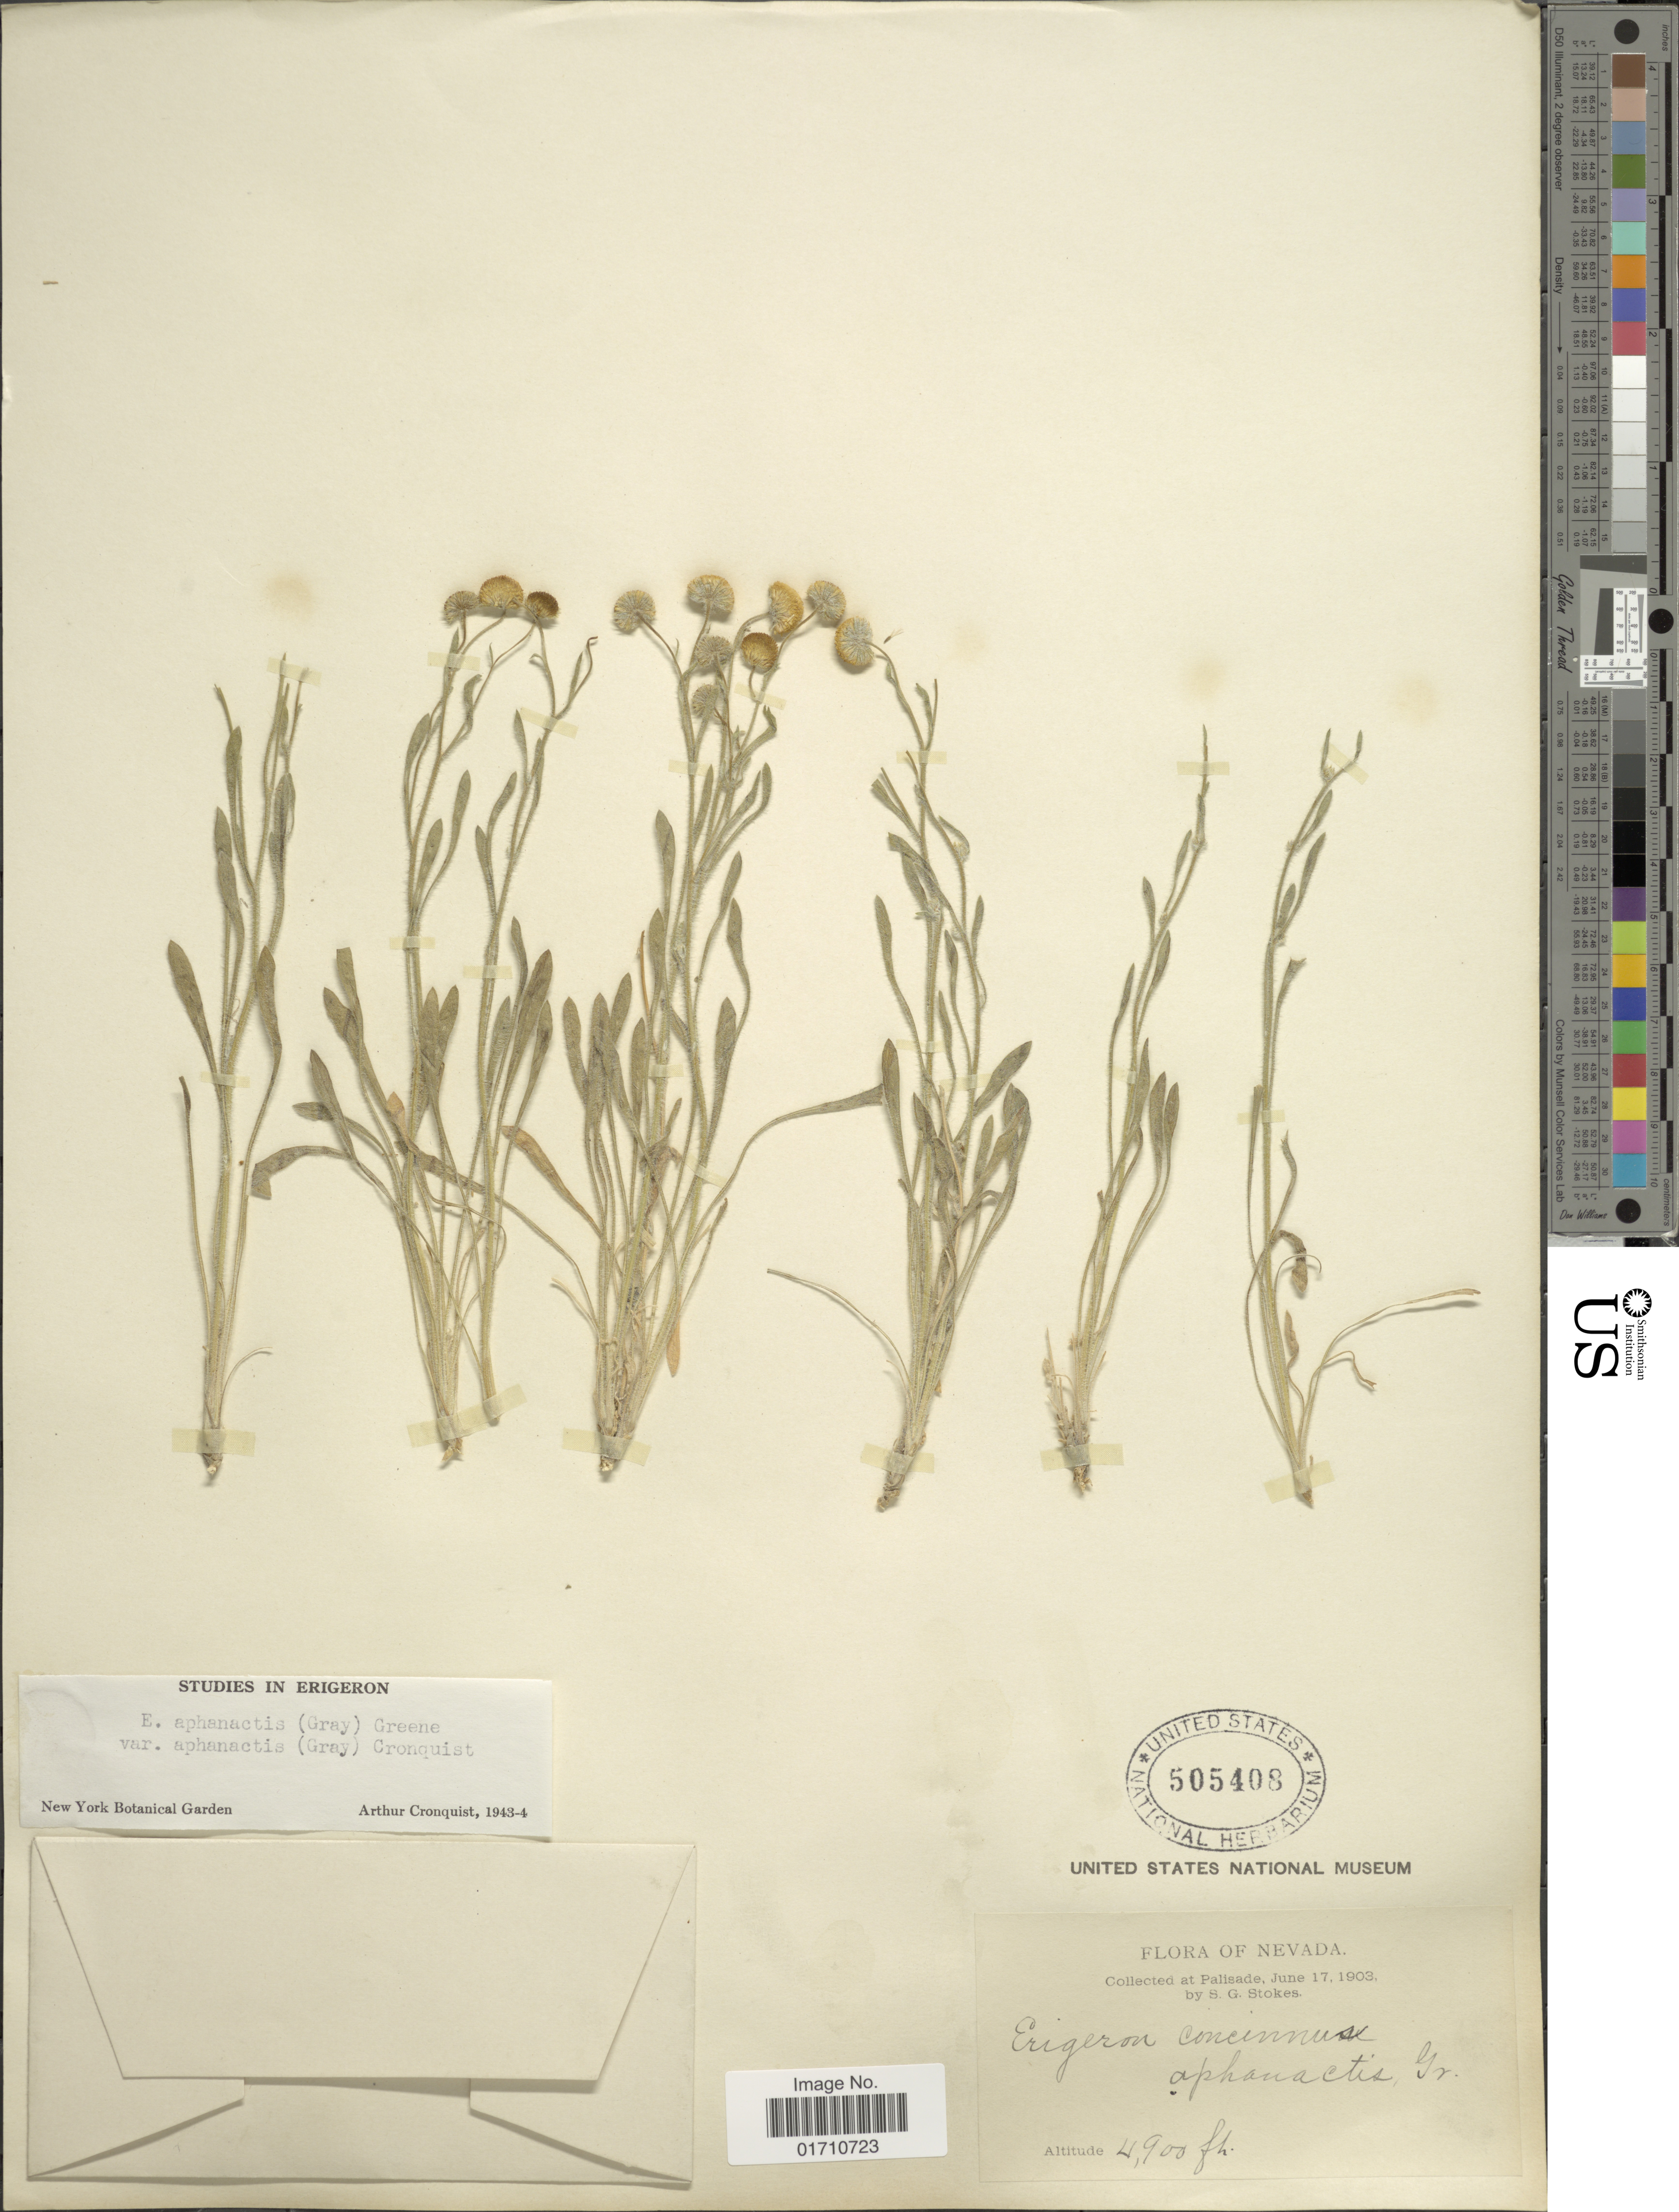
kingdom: Plantae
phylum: Tracheophyta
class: Magnoliopsida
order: Asterales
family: Asteraceae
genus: Erigeron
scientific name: Erigeron aphanactis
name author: (A. Gray) Greene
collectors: S. G. Stokes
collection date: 1903-06-17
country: United States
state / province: Nevada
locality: At Pallisade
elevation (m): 1494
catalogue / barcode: US 505408